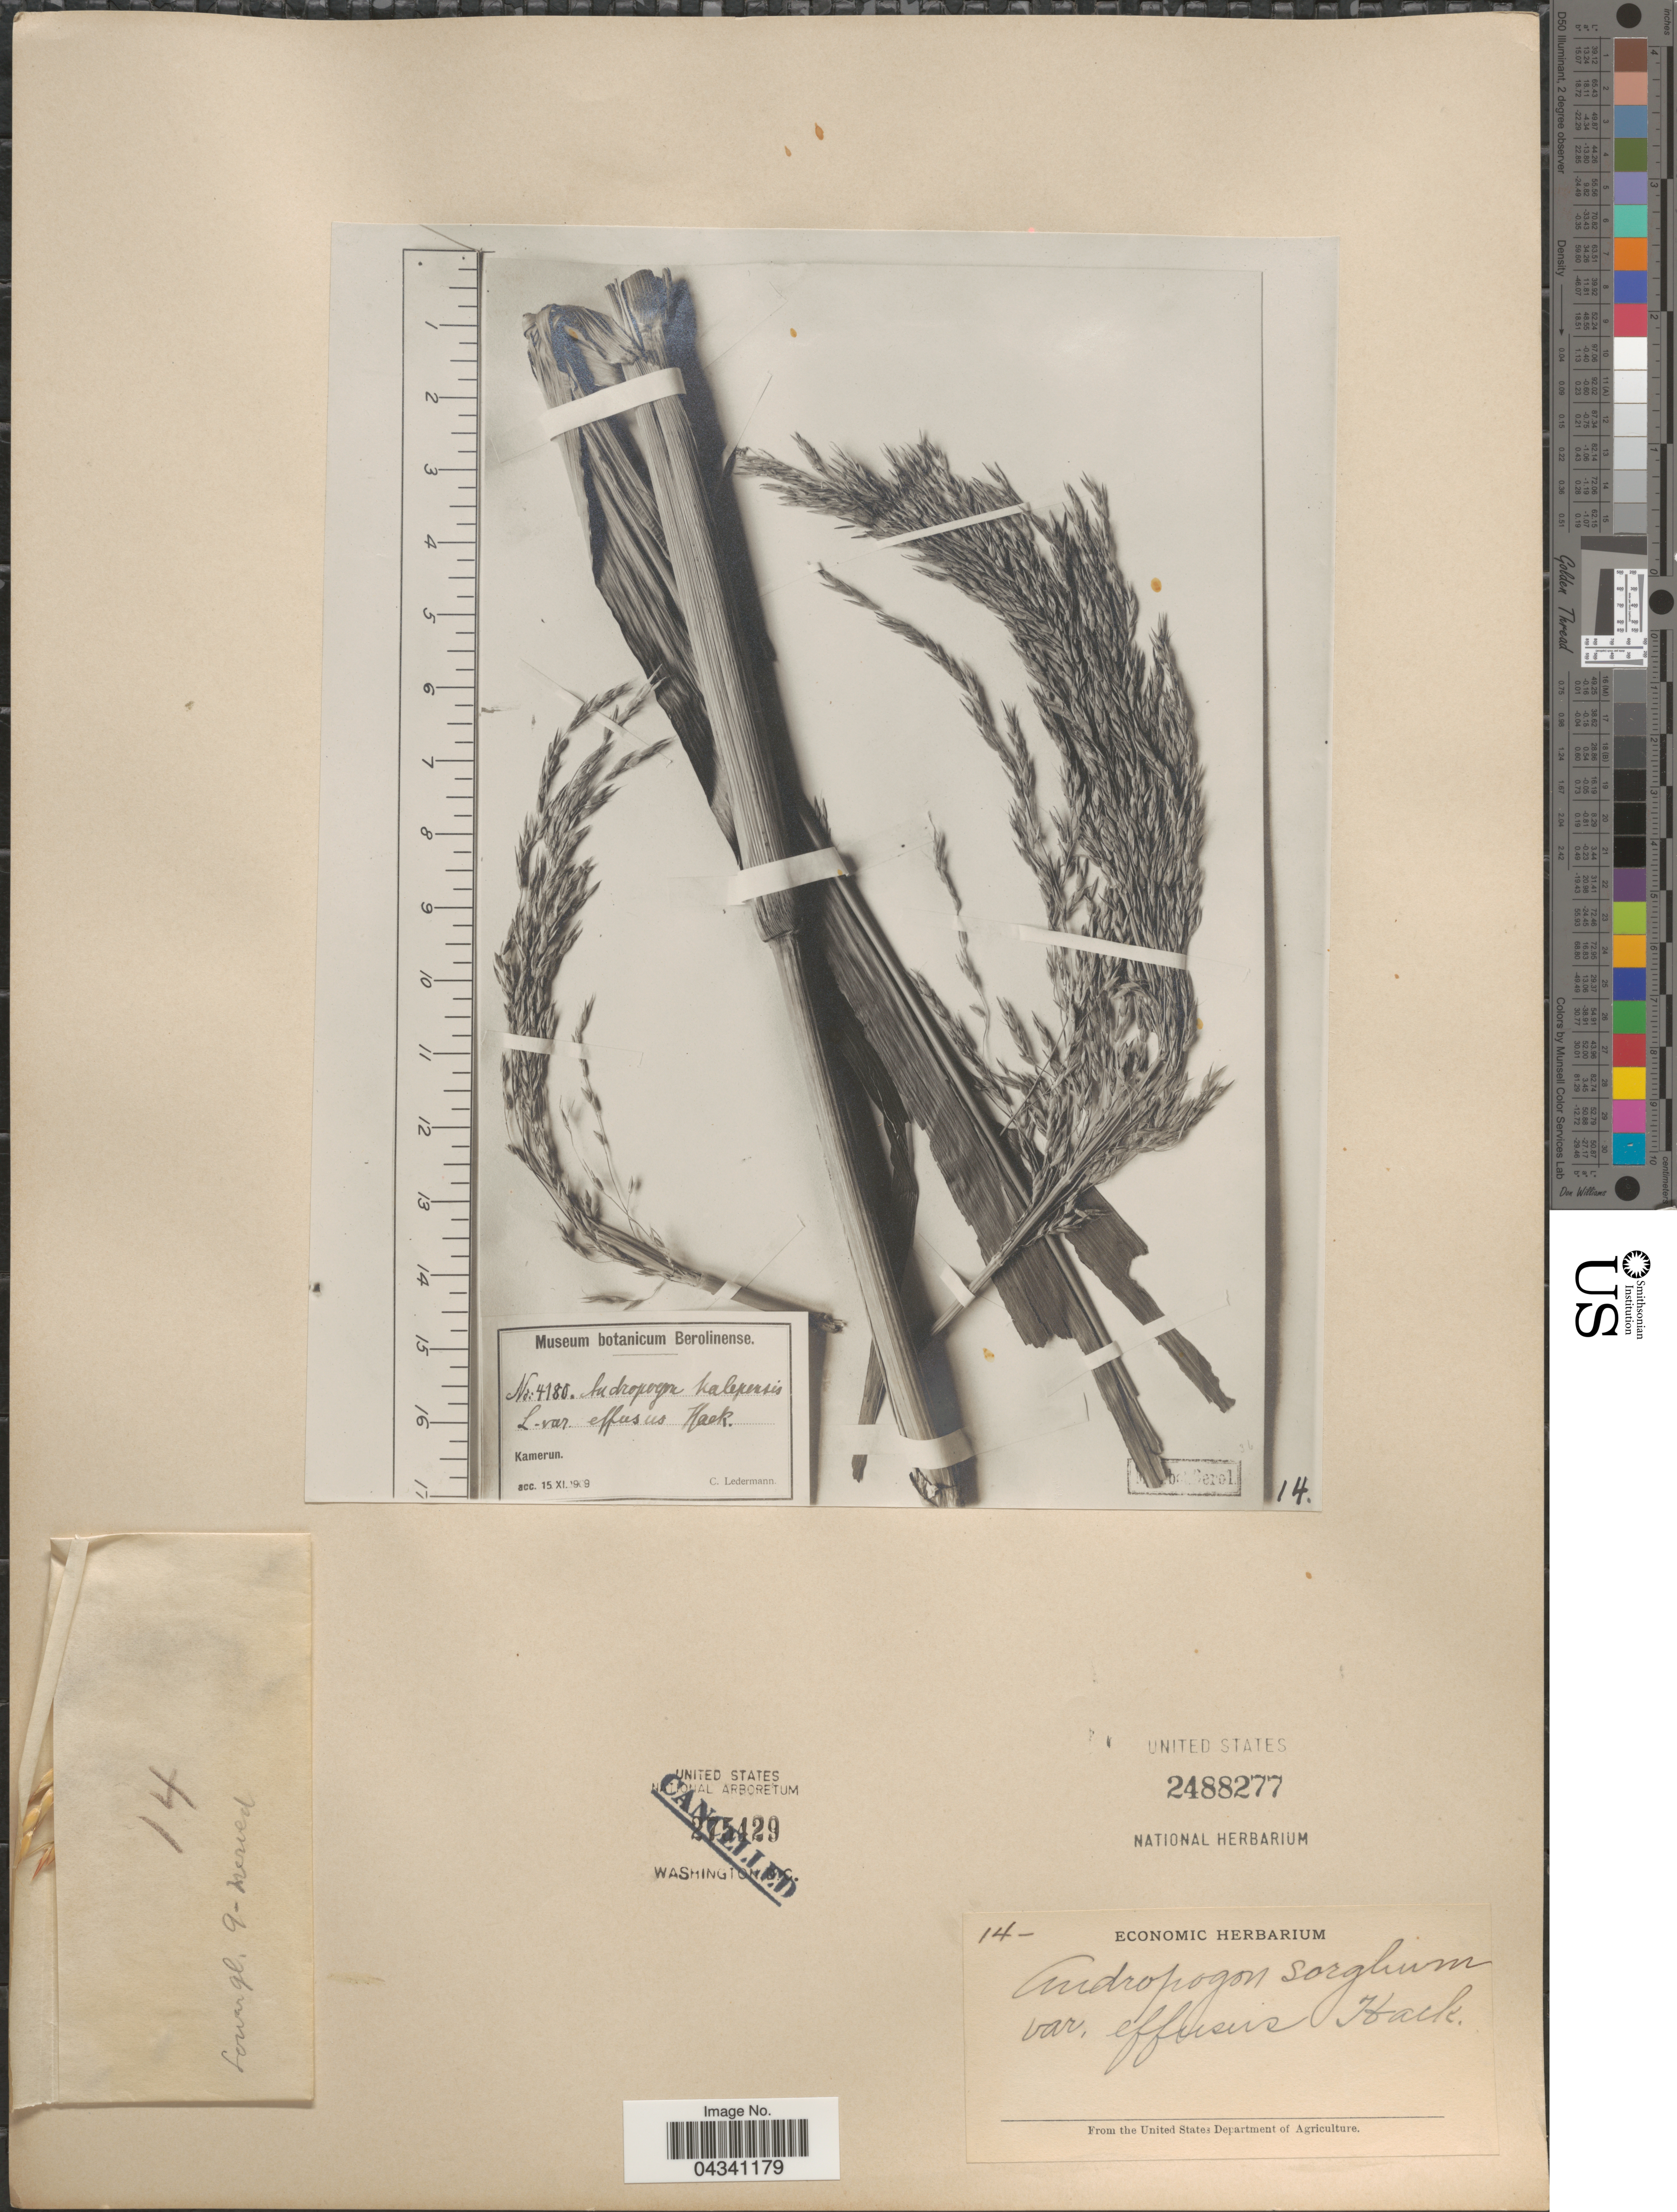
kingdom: Plantae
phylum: Tracheophyta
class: Liliopsida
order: Poales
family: Poaceae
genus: Sorghum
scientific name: Sorghum x almum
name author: Parodi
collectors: C. Ledermann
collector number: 4180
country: Cameroon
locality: Kamerun.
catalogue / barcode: US 2488277